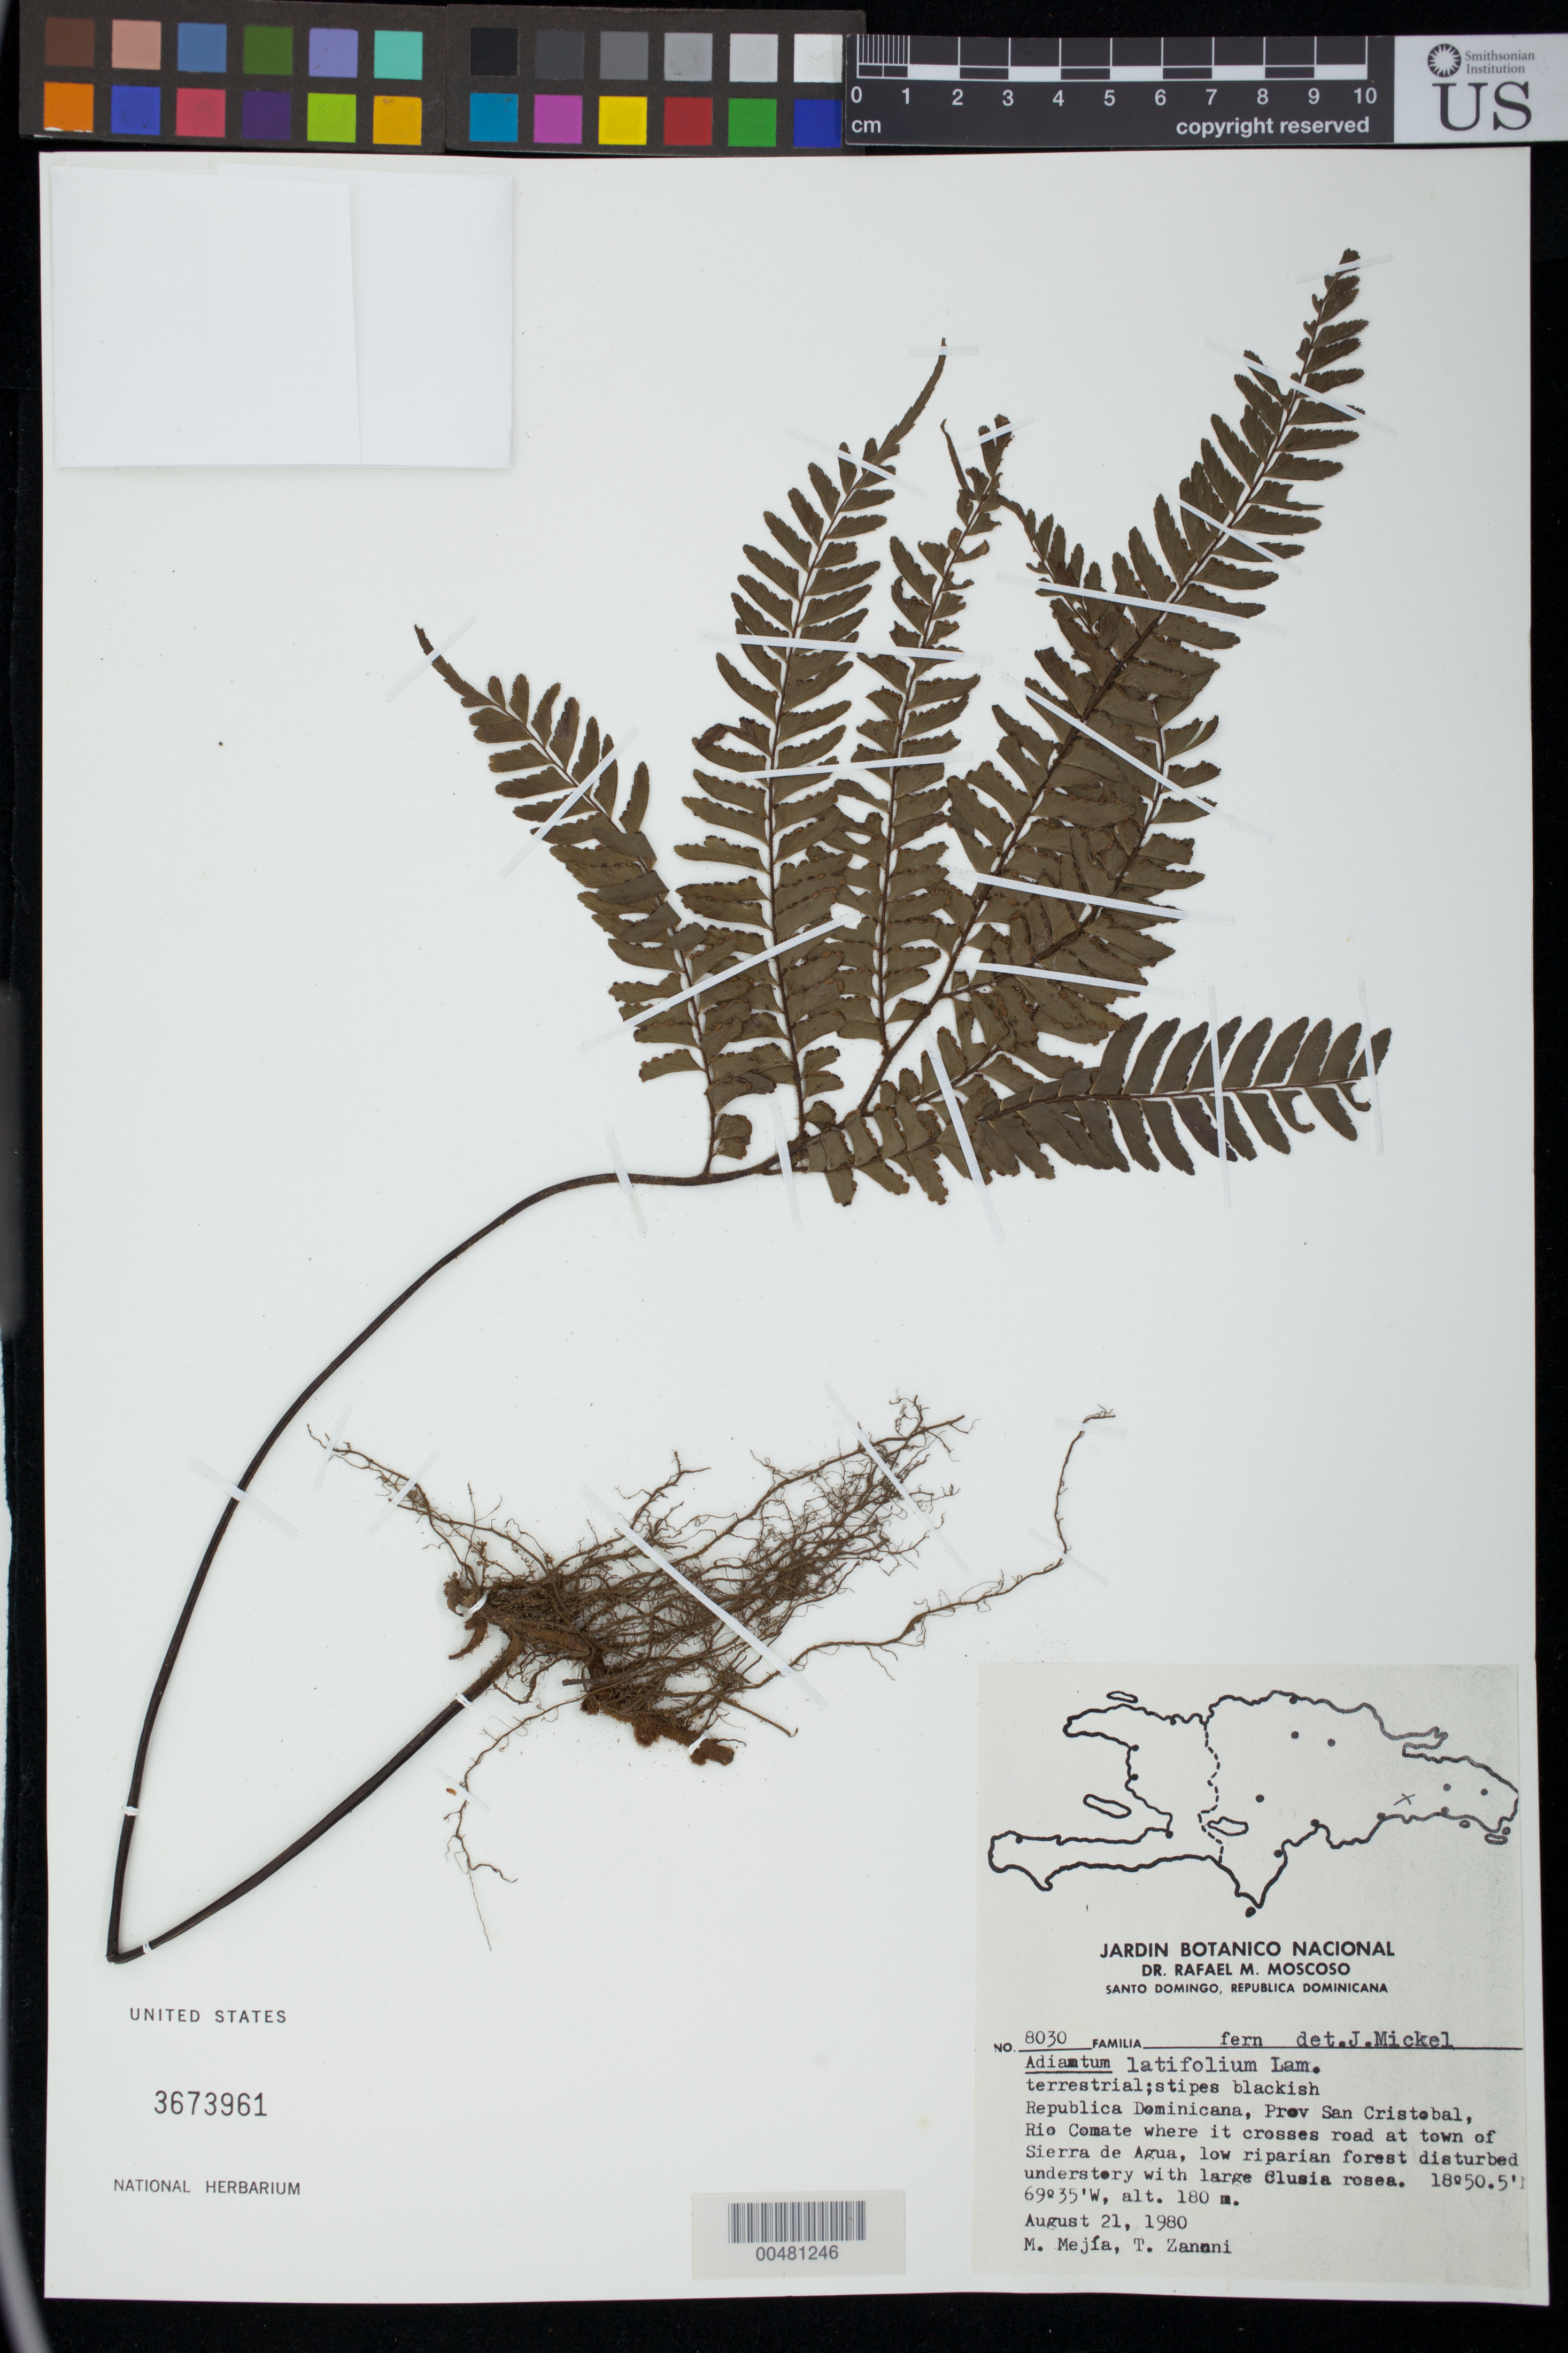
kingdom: Plantae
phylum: Tracheophyta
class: Polypodiopsida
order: Polypodiales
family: Pteridaceae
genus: Adiantum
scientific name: Adiantum latifolium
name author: Lam.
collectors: M. Mejia & T. A. Zanoni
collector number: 8030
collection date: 1980-08-21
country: Dominican Republic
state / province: San Cristóbal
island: Hispaniola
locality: Rio Comate, where it crosses road at town of Sierra de Agua.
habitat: Low riparian forest distrubed understory with large Clusia rosea.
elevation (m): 180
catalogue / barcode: US 3673961